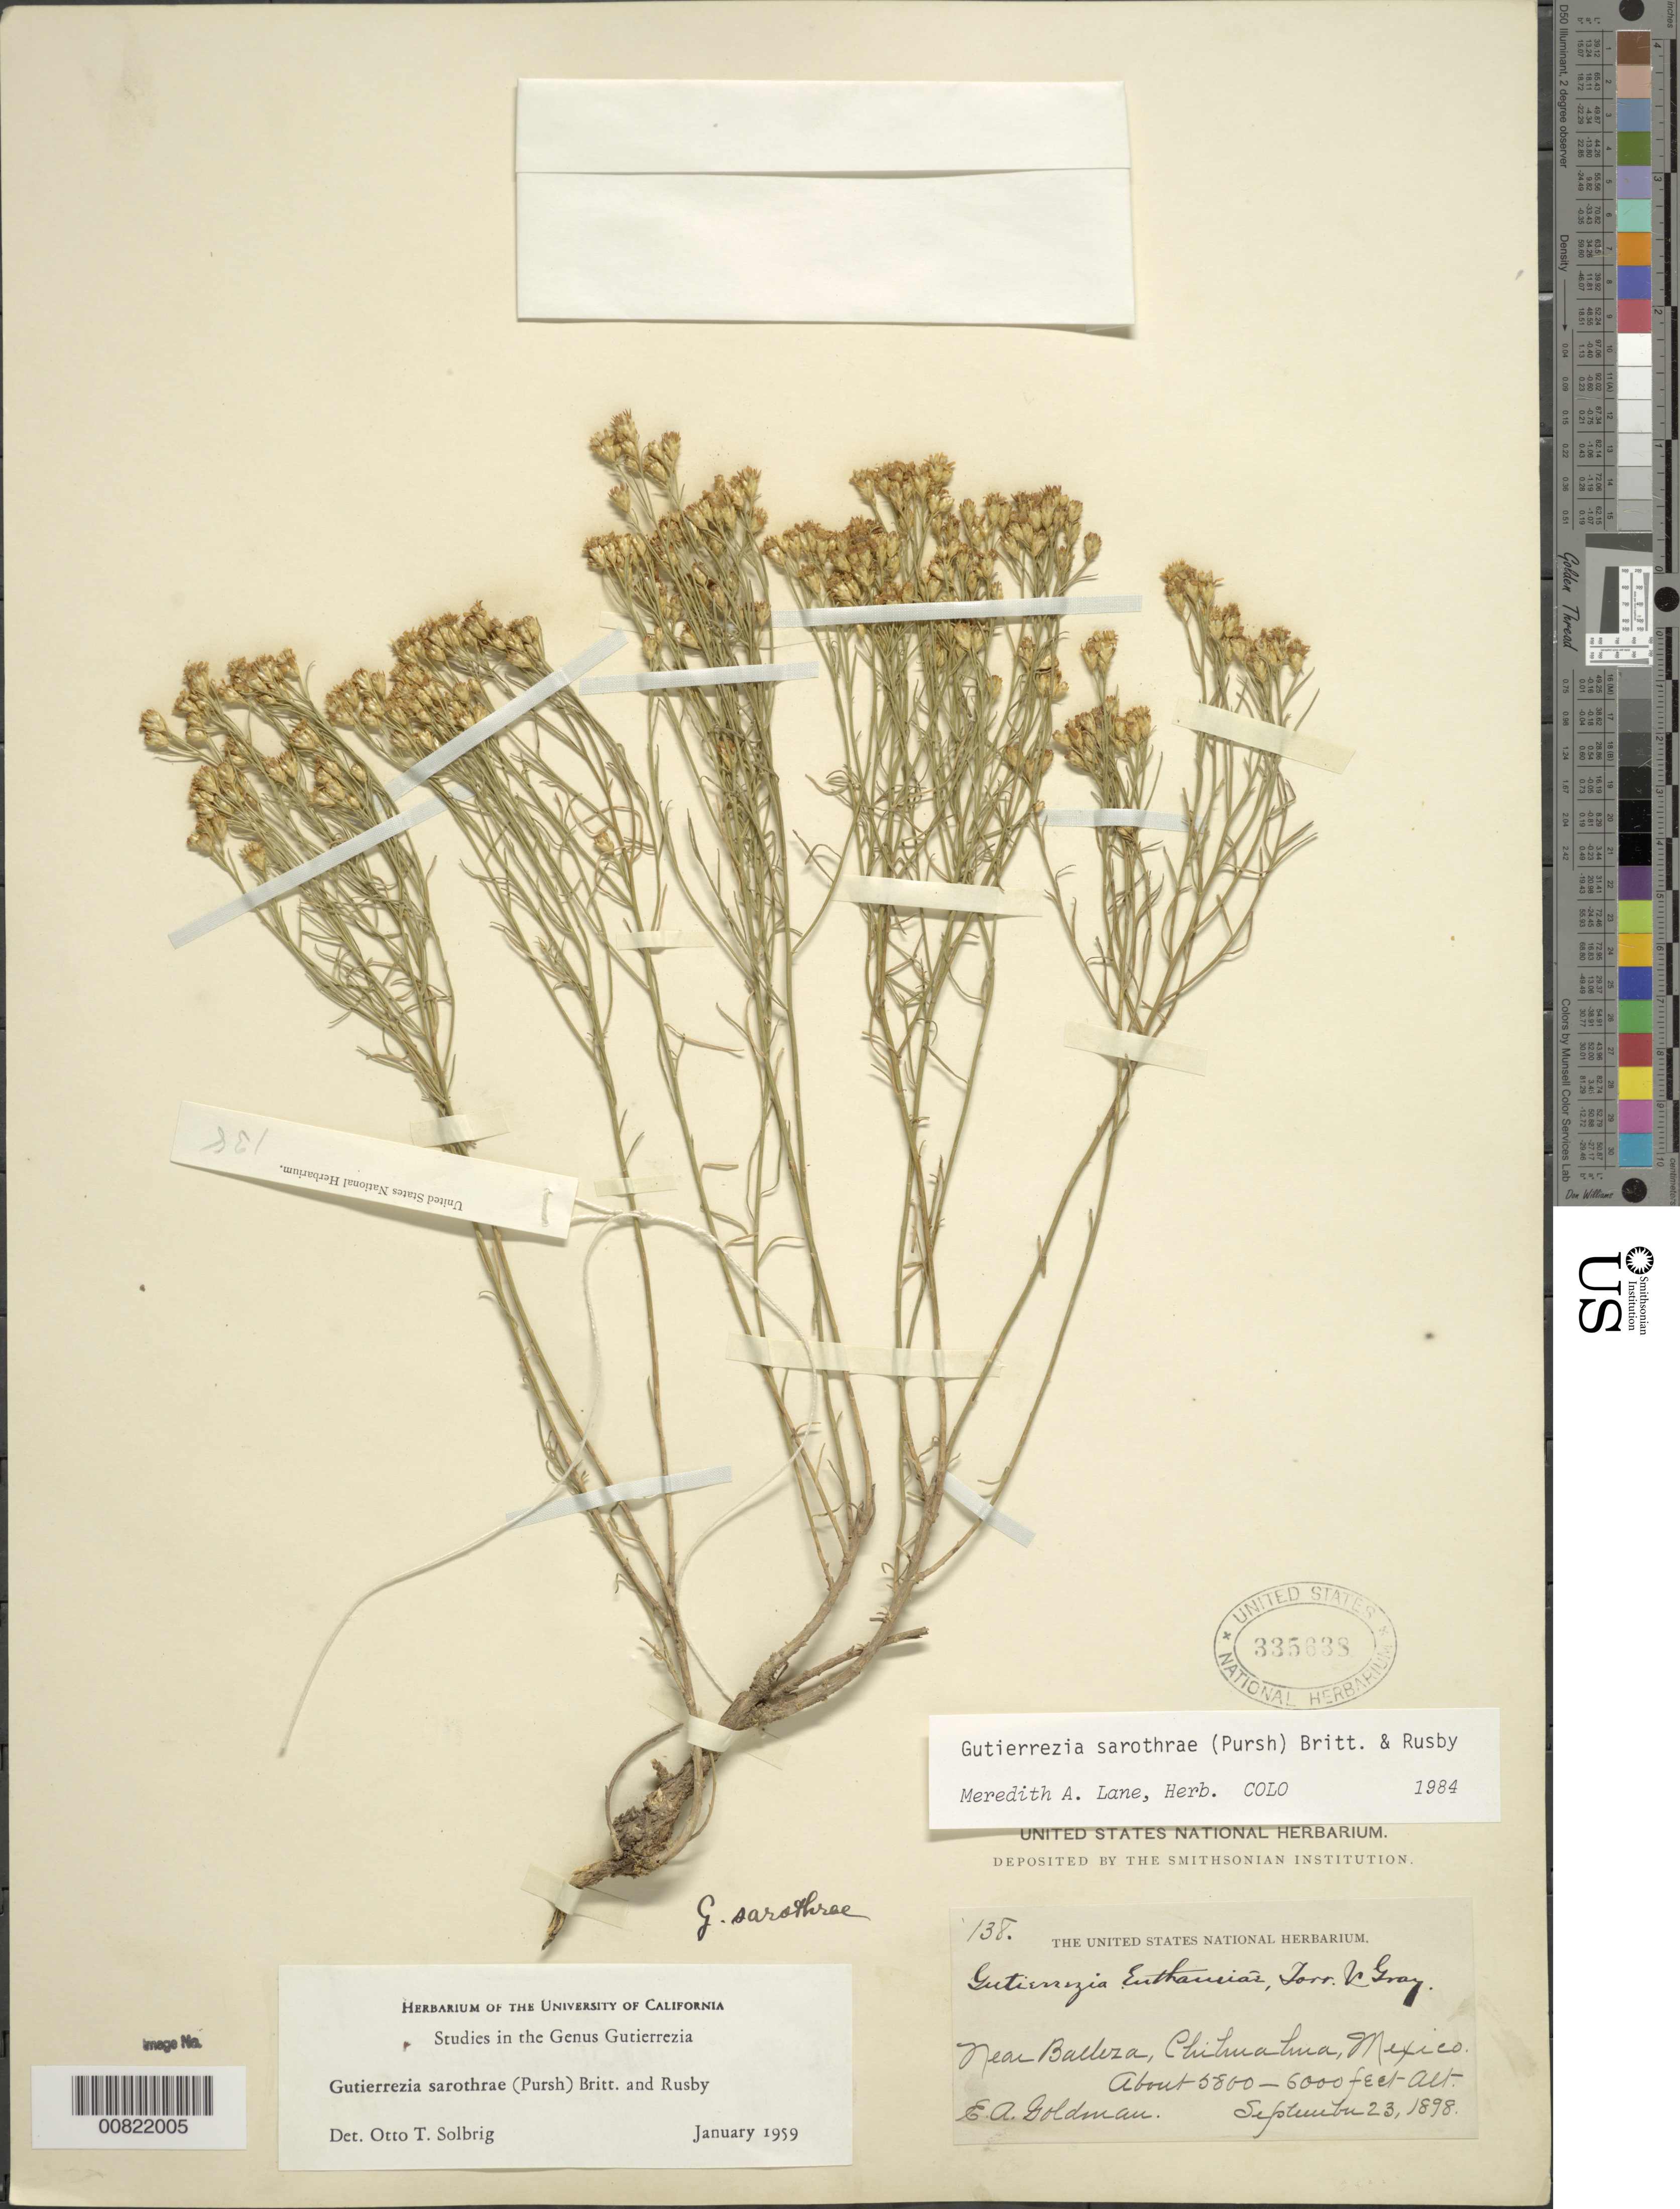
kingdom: Plantae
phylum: Tracheophyta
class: Magnoliopsida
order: Asterales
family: Asteraceae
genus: Gutierrezia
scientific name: Gutierrezia sarothrae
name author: (Pursh) Britton & Rusby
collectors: E. A. Goldman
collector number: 138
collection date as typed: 23 Sep 1898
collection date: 1898-09-23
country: Mexico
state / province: Chihuahua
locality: Near Balleza, Chihuahua.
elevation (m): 1768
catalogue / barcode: US 335638